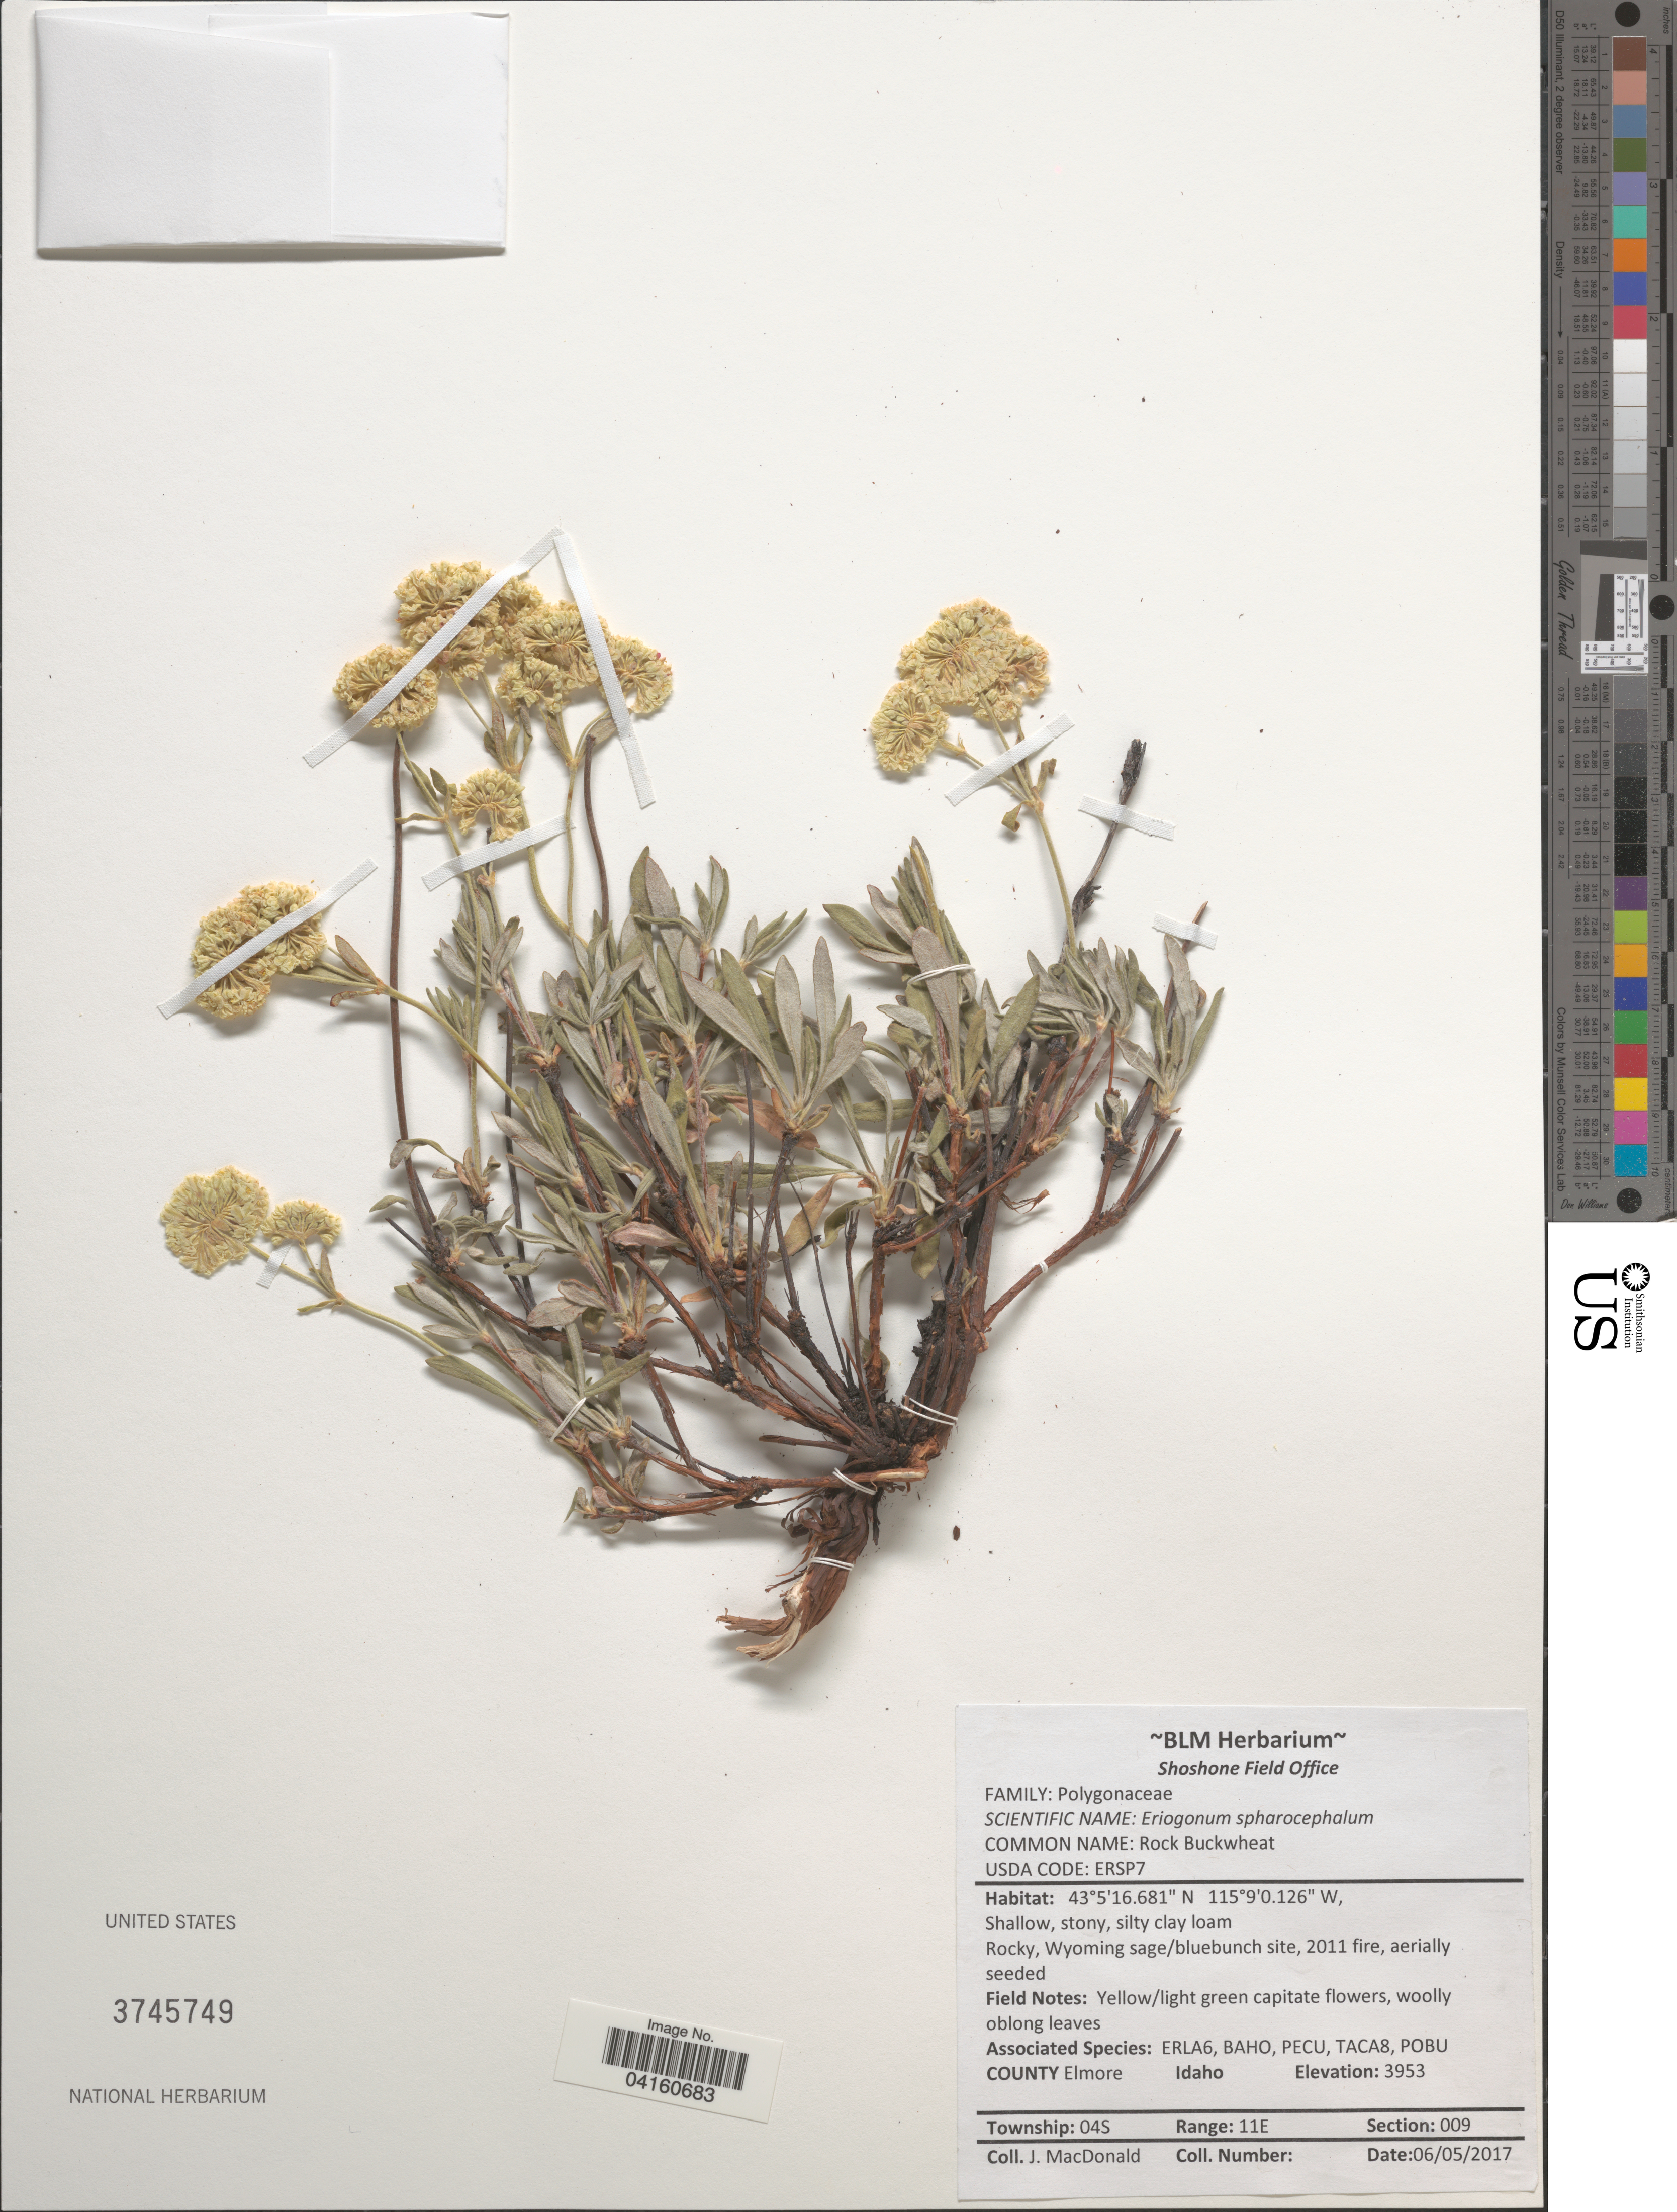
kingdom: Plantae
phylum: Tracheophyta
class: Magnoliopsida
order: Caryophyllales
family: Polygonaceae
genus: Eriogonum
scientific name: Eriogonum sphaerocephalum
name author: Benth. & Douglas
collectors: J. MacDonald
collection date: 2017-06-05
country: United States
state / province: Idaho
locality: County Elmore. Township: 04S. Range: 11E Section:009.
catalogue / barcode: US 3745749